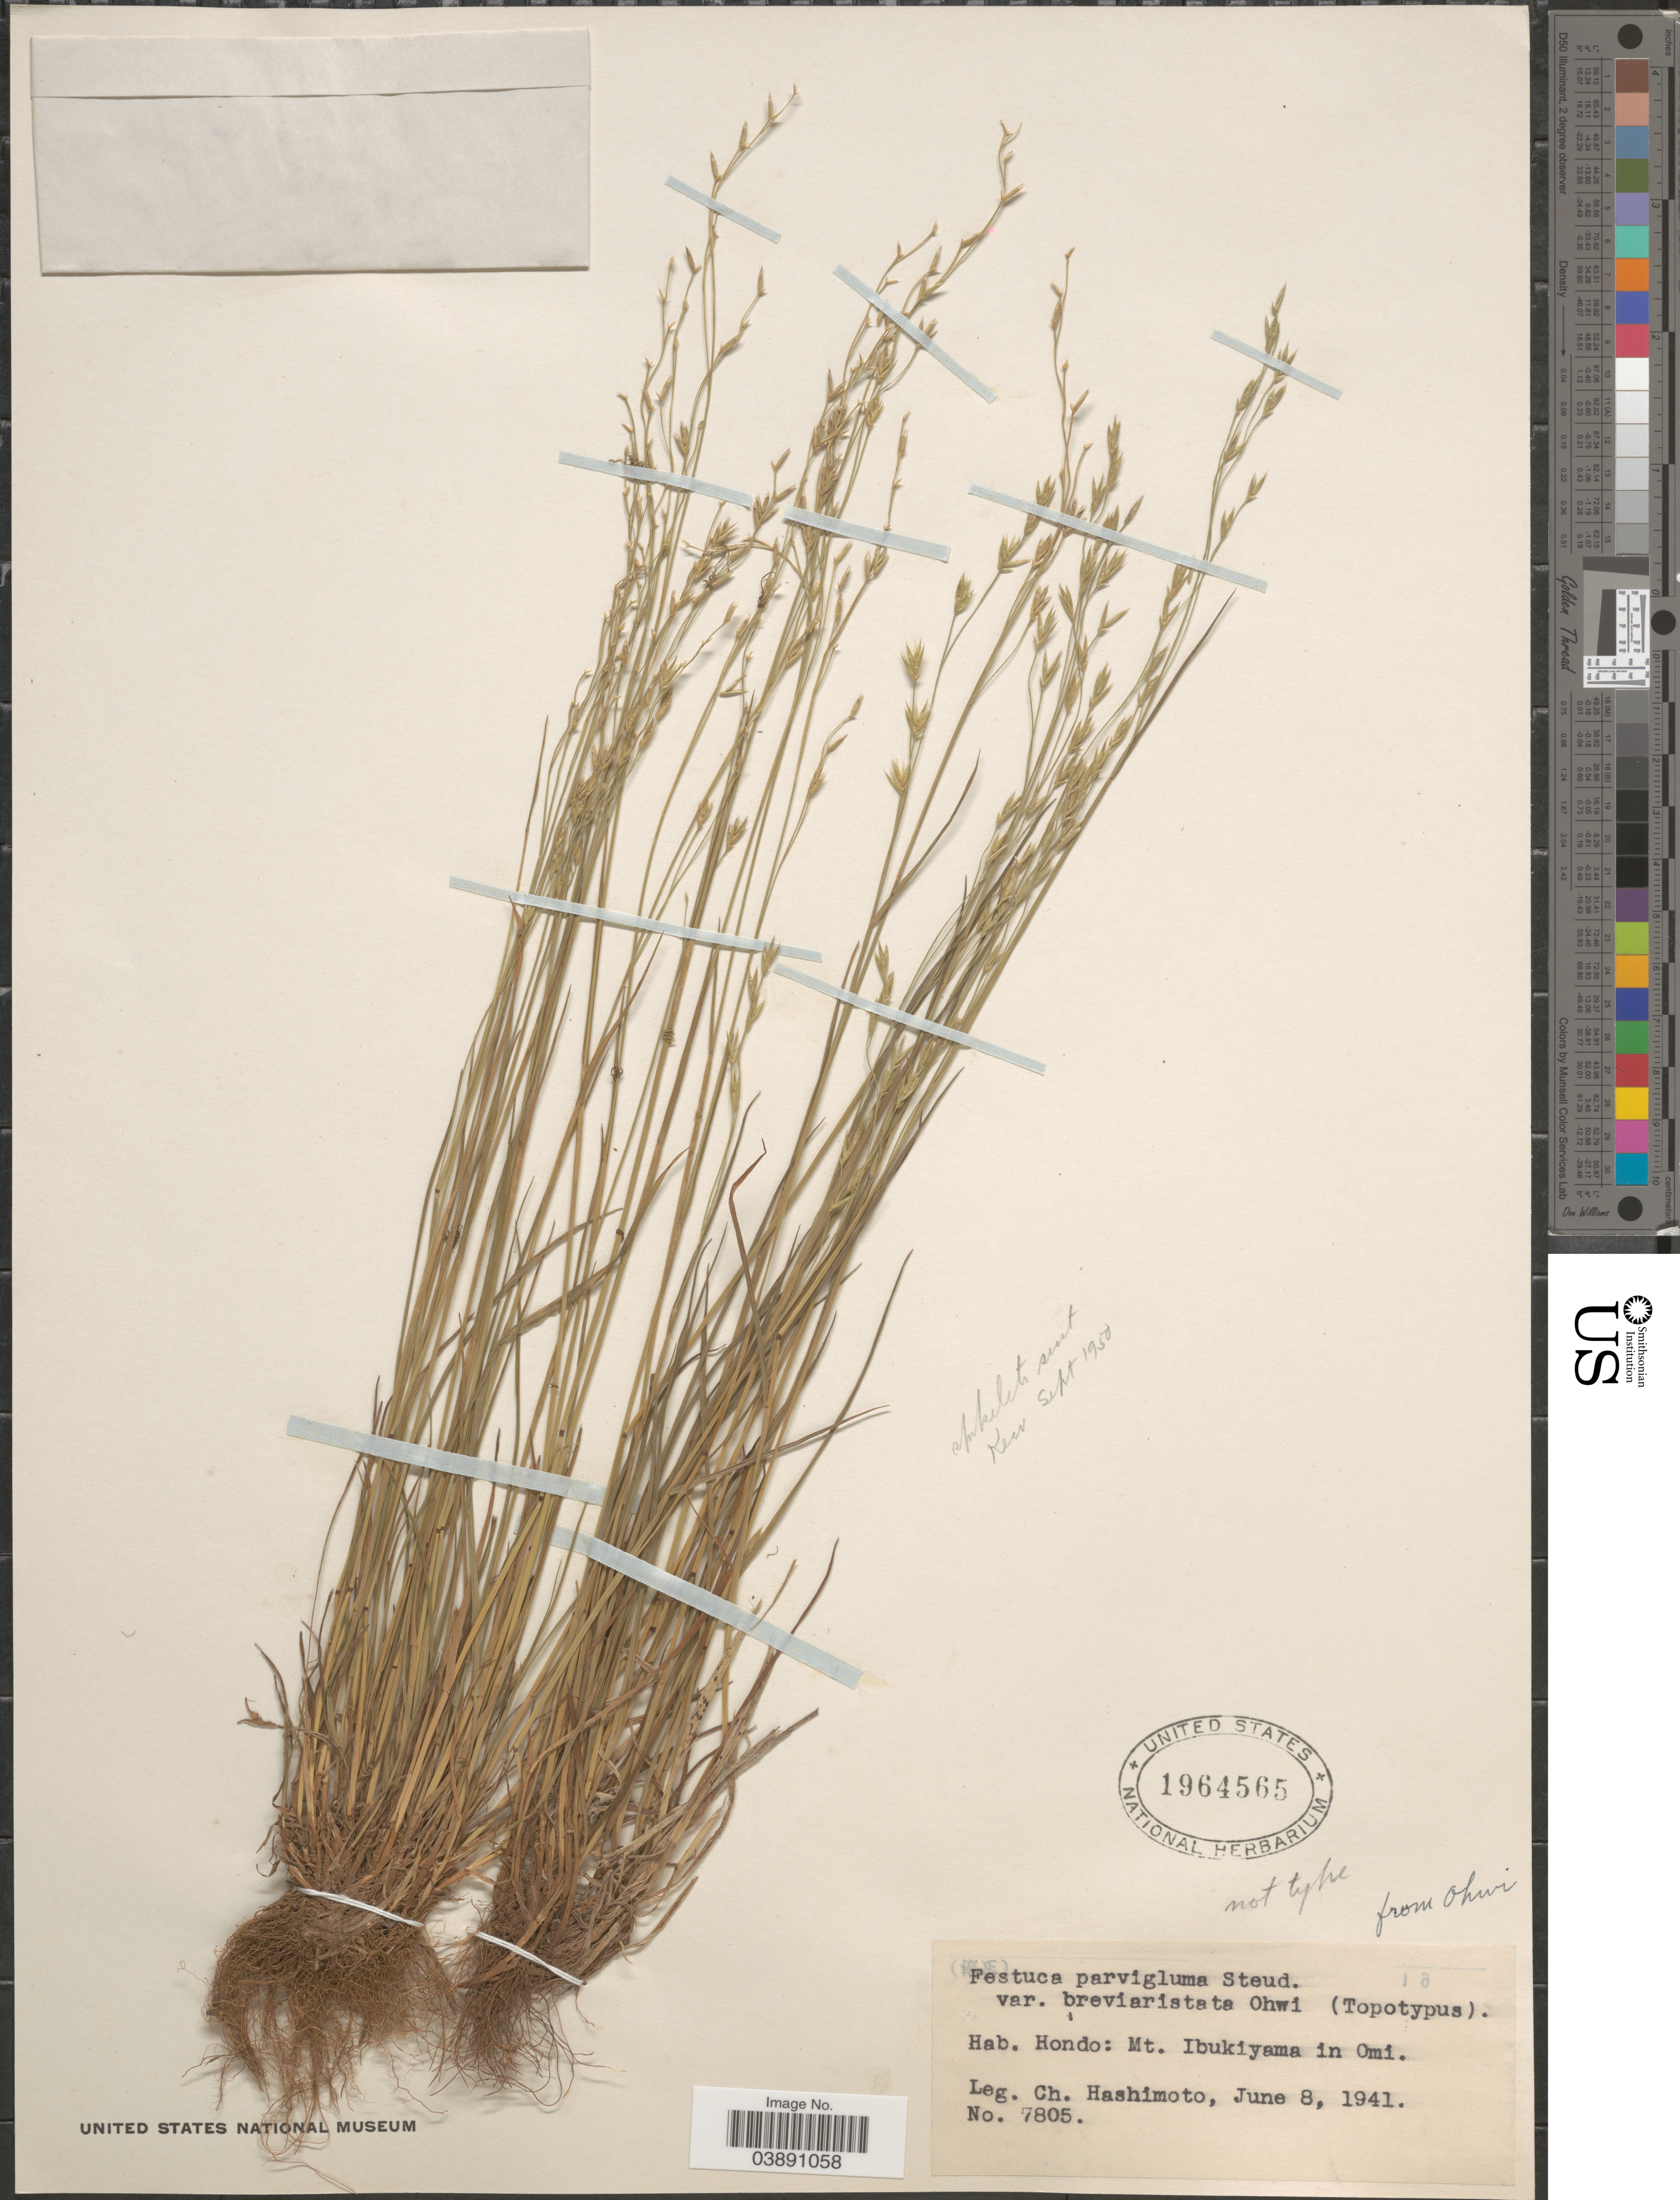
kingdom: Plantae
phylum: Tracheophyta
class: Liliopsida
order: Poales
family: Poaceae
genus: Festuca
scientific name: Festuca parvigluma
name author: Steud.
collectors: C. Hashimoto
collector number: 7805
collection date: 1941-06-08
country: Japan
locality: Hondo: Mt. Ibukiyama in Omi.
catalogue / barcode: US 1964565